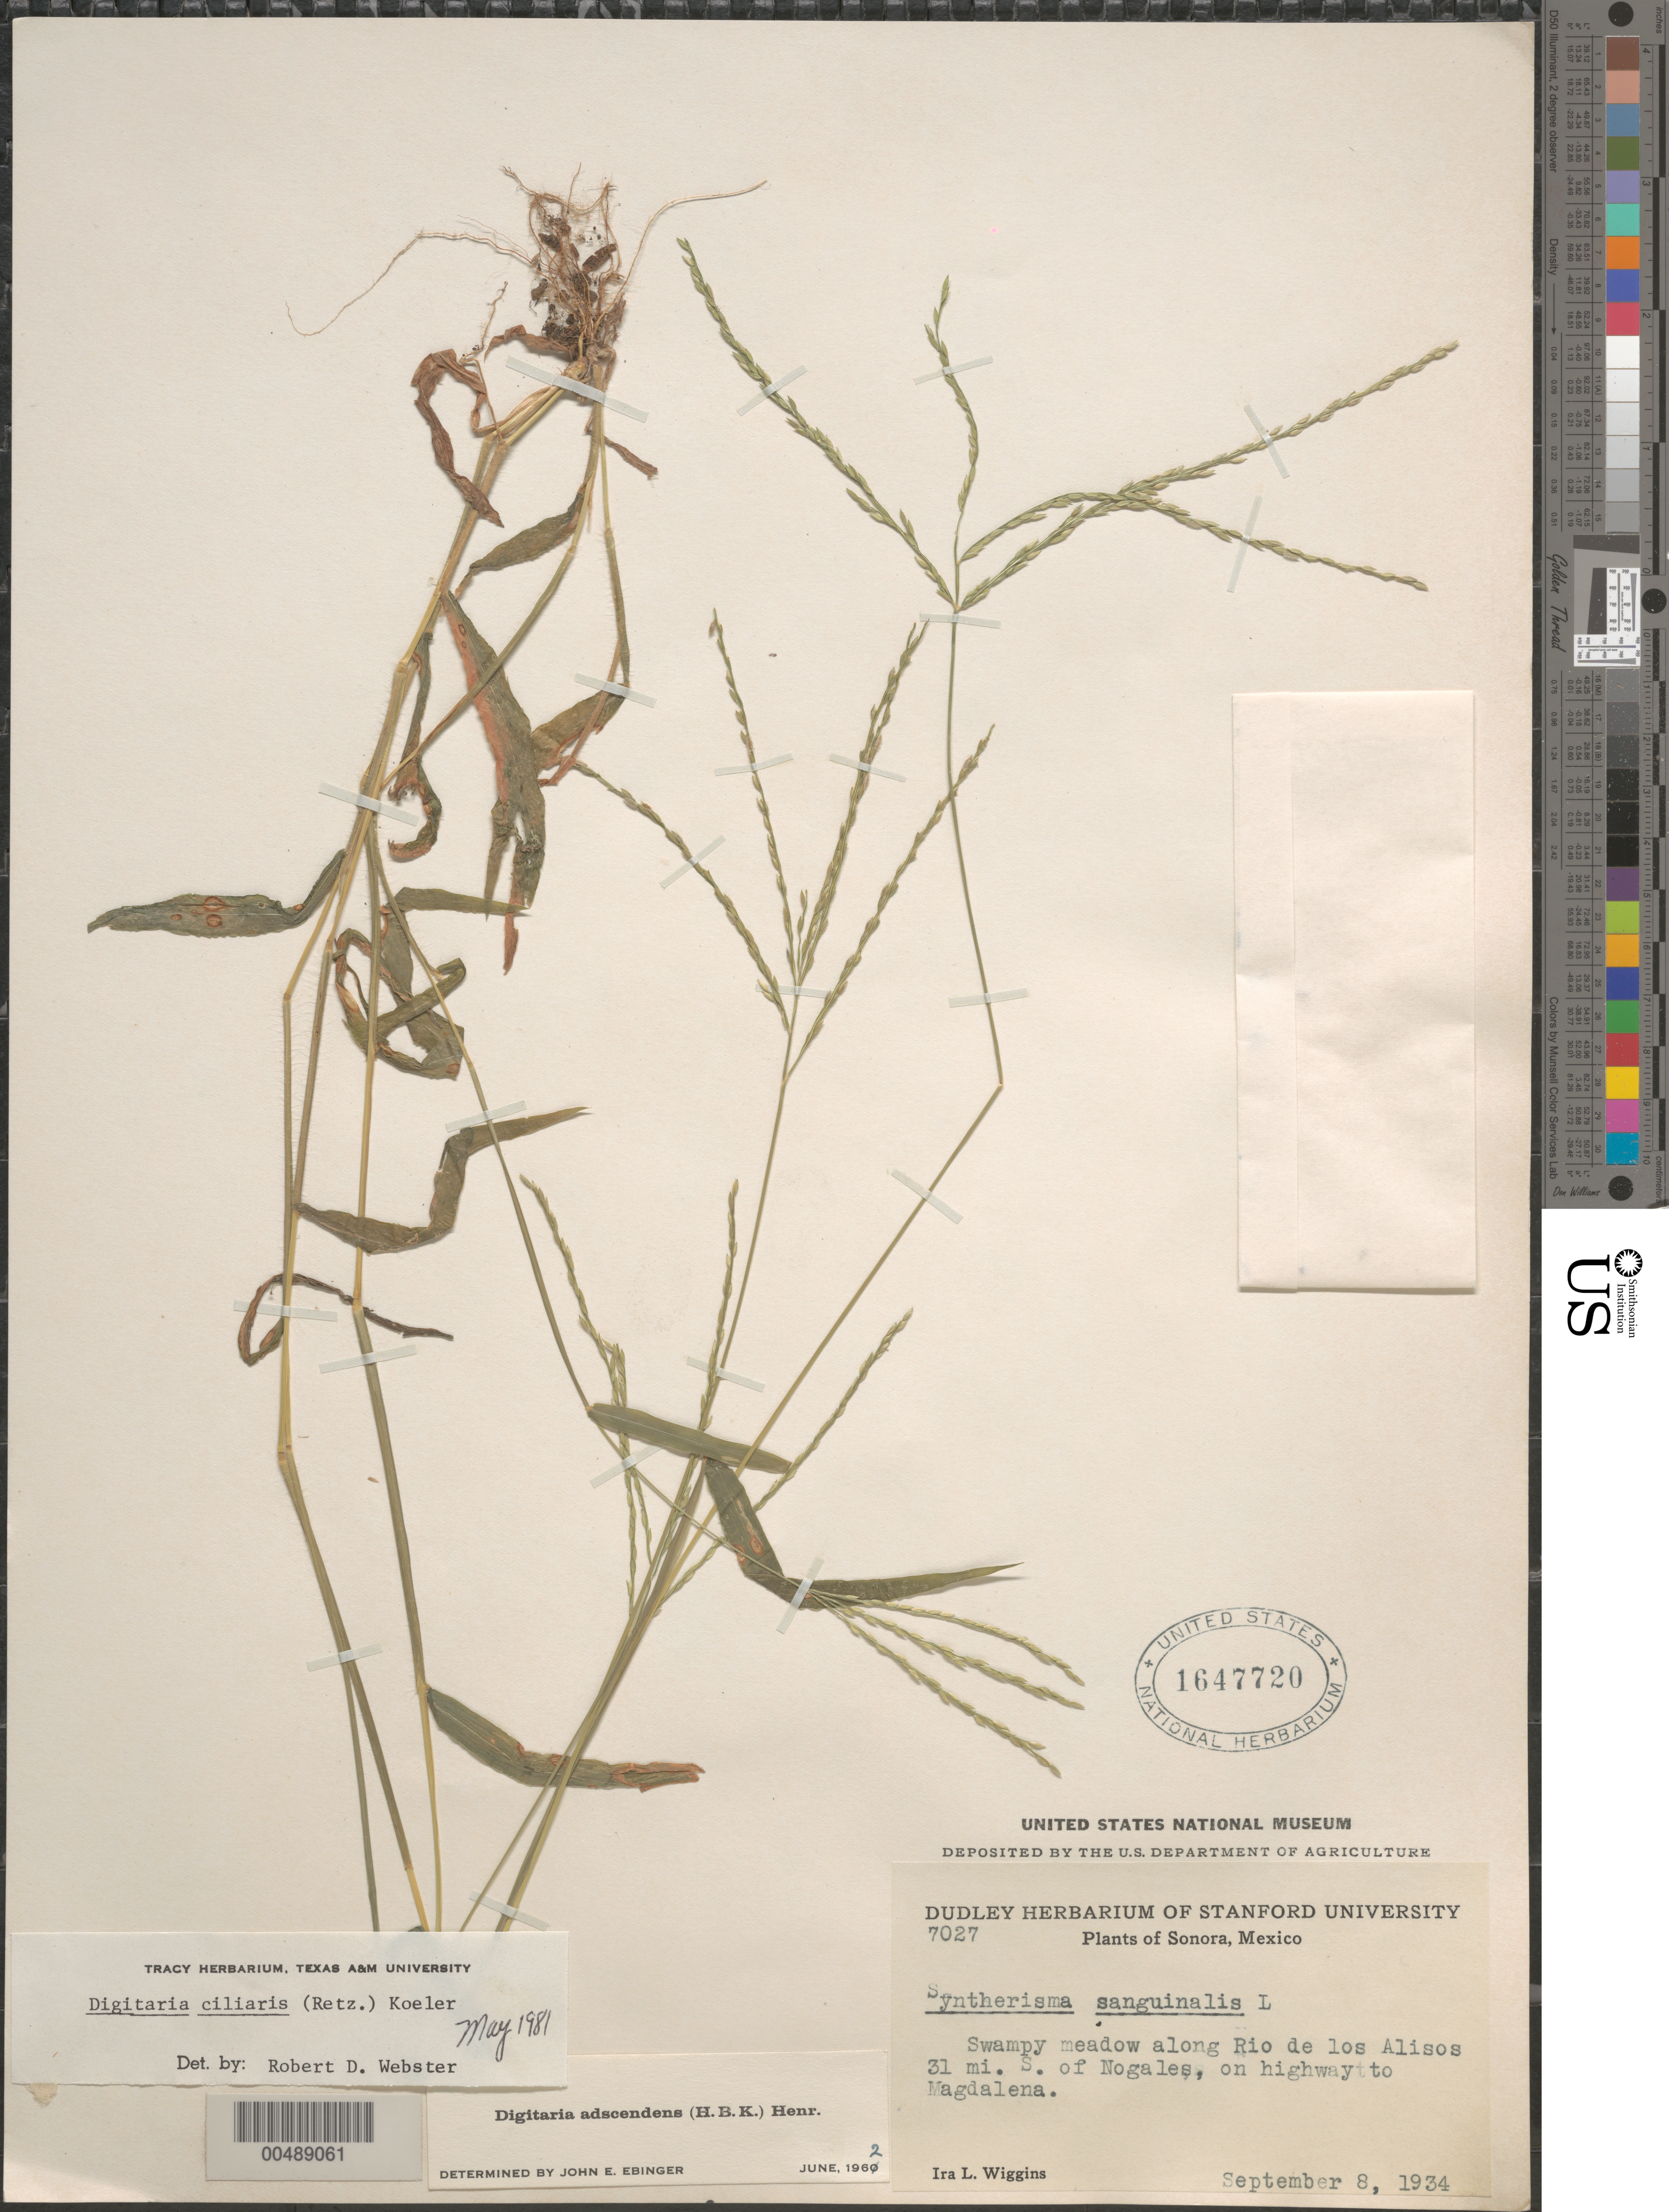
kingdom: Plantae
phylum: Tracheophyta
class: Liliopsida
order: Poales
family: Poaceae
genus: Digitaria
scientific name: Digitaria ciliaris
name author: (Retz.) Koeler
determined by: Webster, Robert D.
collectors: I. L. Wiggins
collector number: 7027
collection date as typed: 8 Sep 1934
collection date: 1934-09-08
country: Mexico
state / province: Sonora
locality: Along Rio de los Alisos 31 mi S of Nogales, on hwy to Magdalena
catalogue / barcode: US 1647720